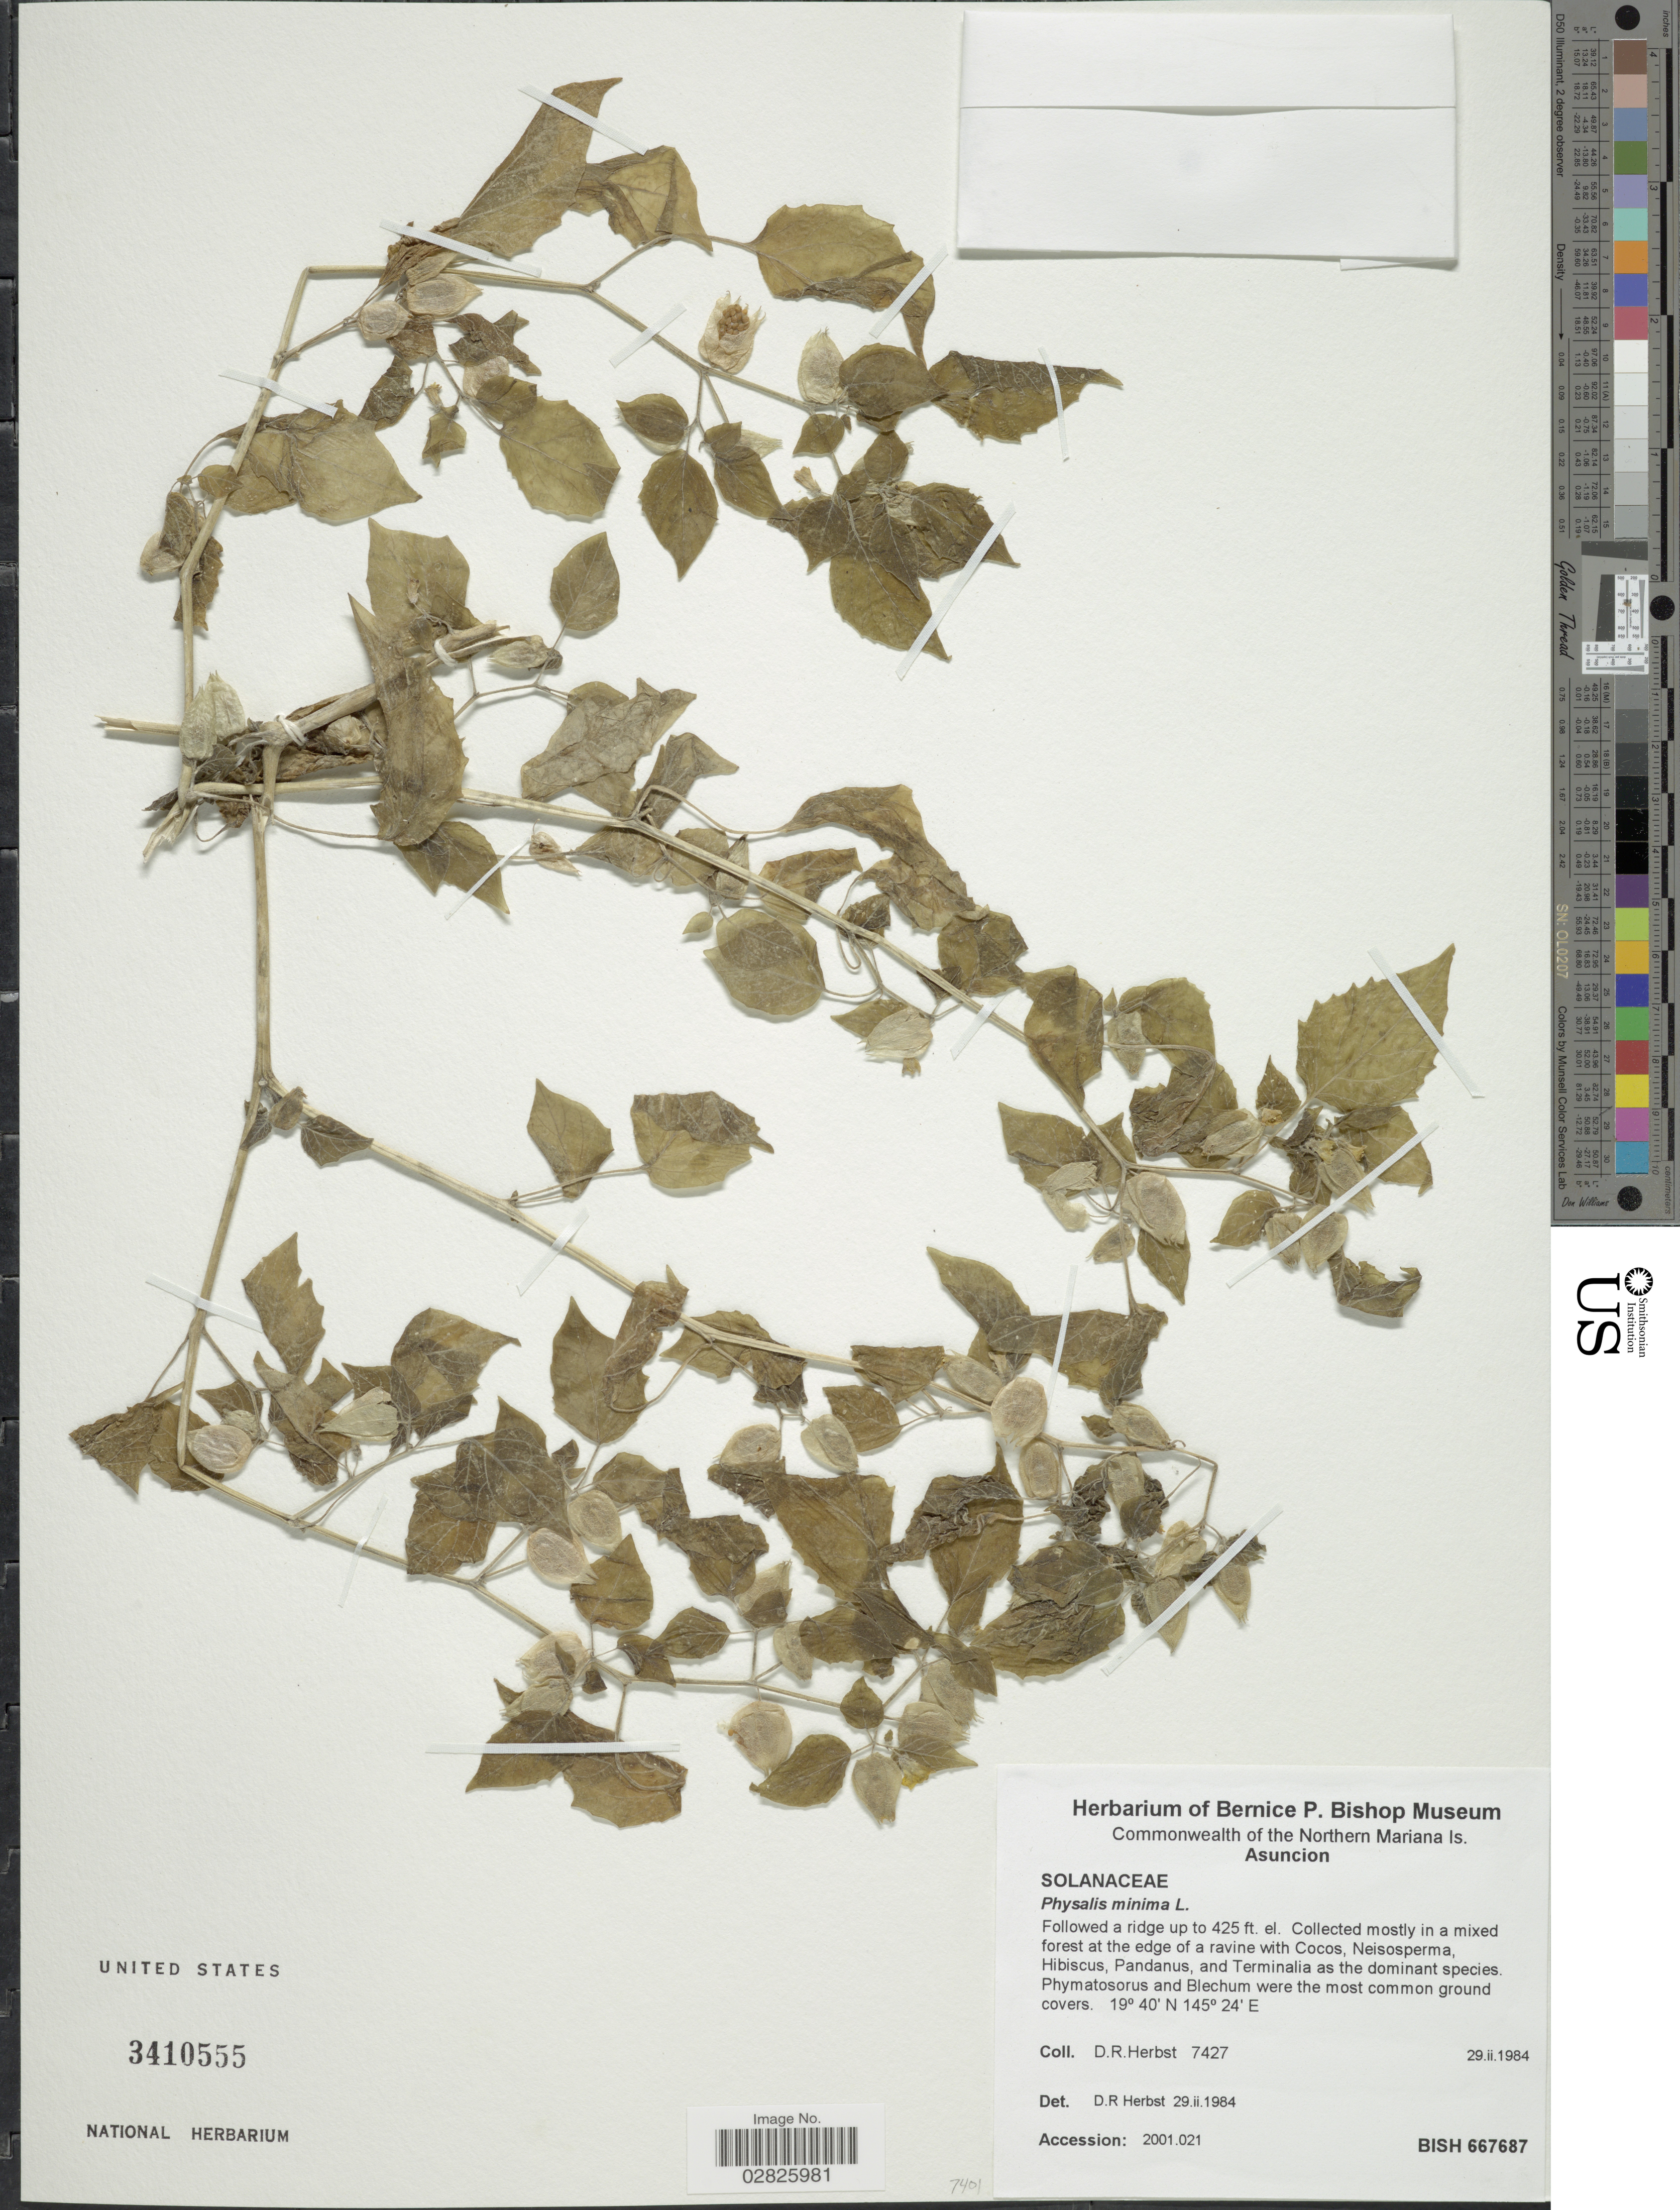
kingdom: Plantae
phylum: Tracheophyta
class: Magnoliopsida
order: Solanales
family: Solanaceae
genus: Physalis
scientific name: Physalis minima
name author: L.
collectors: D. R. Herbst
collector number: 7427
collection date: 1984-02-29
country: Northern Mariana Islands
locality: Commonwealth of the Northern Mariana Is. Asuncion.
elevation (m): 130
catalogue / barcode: US 3410555